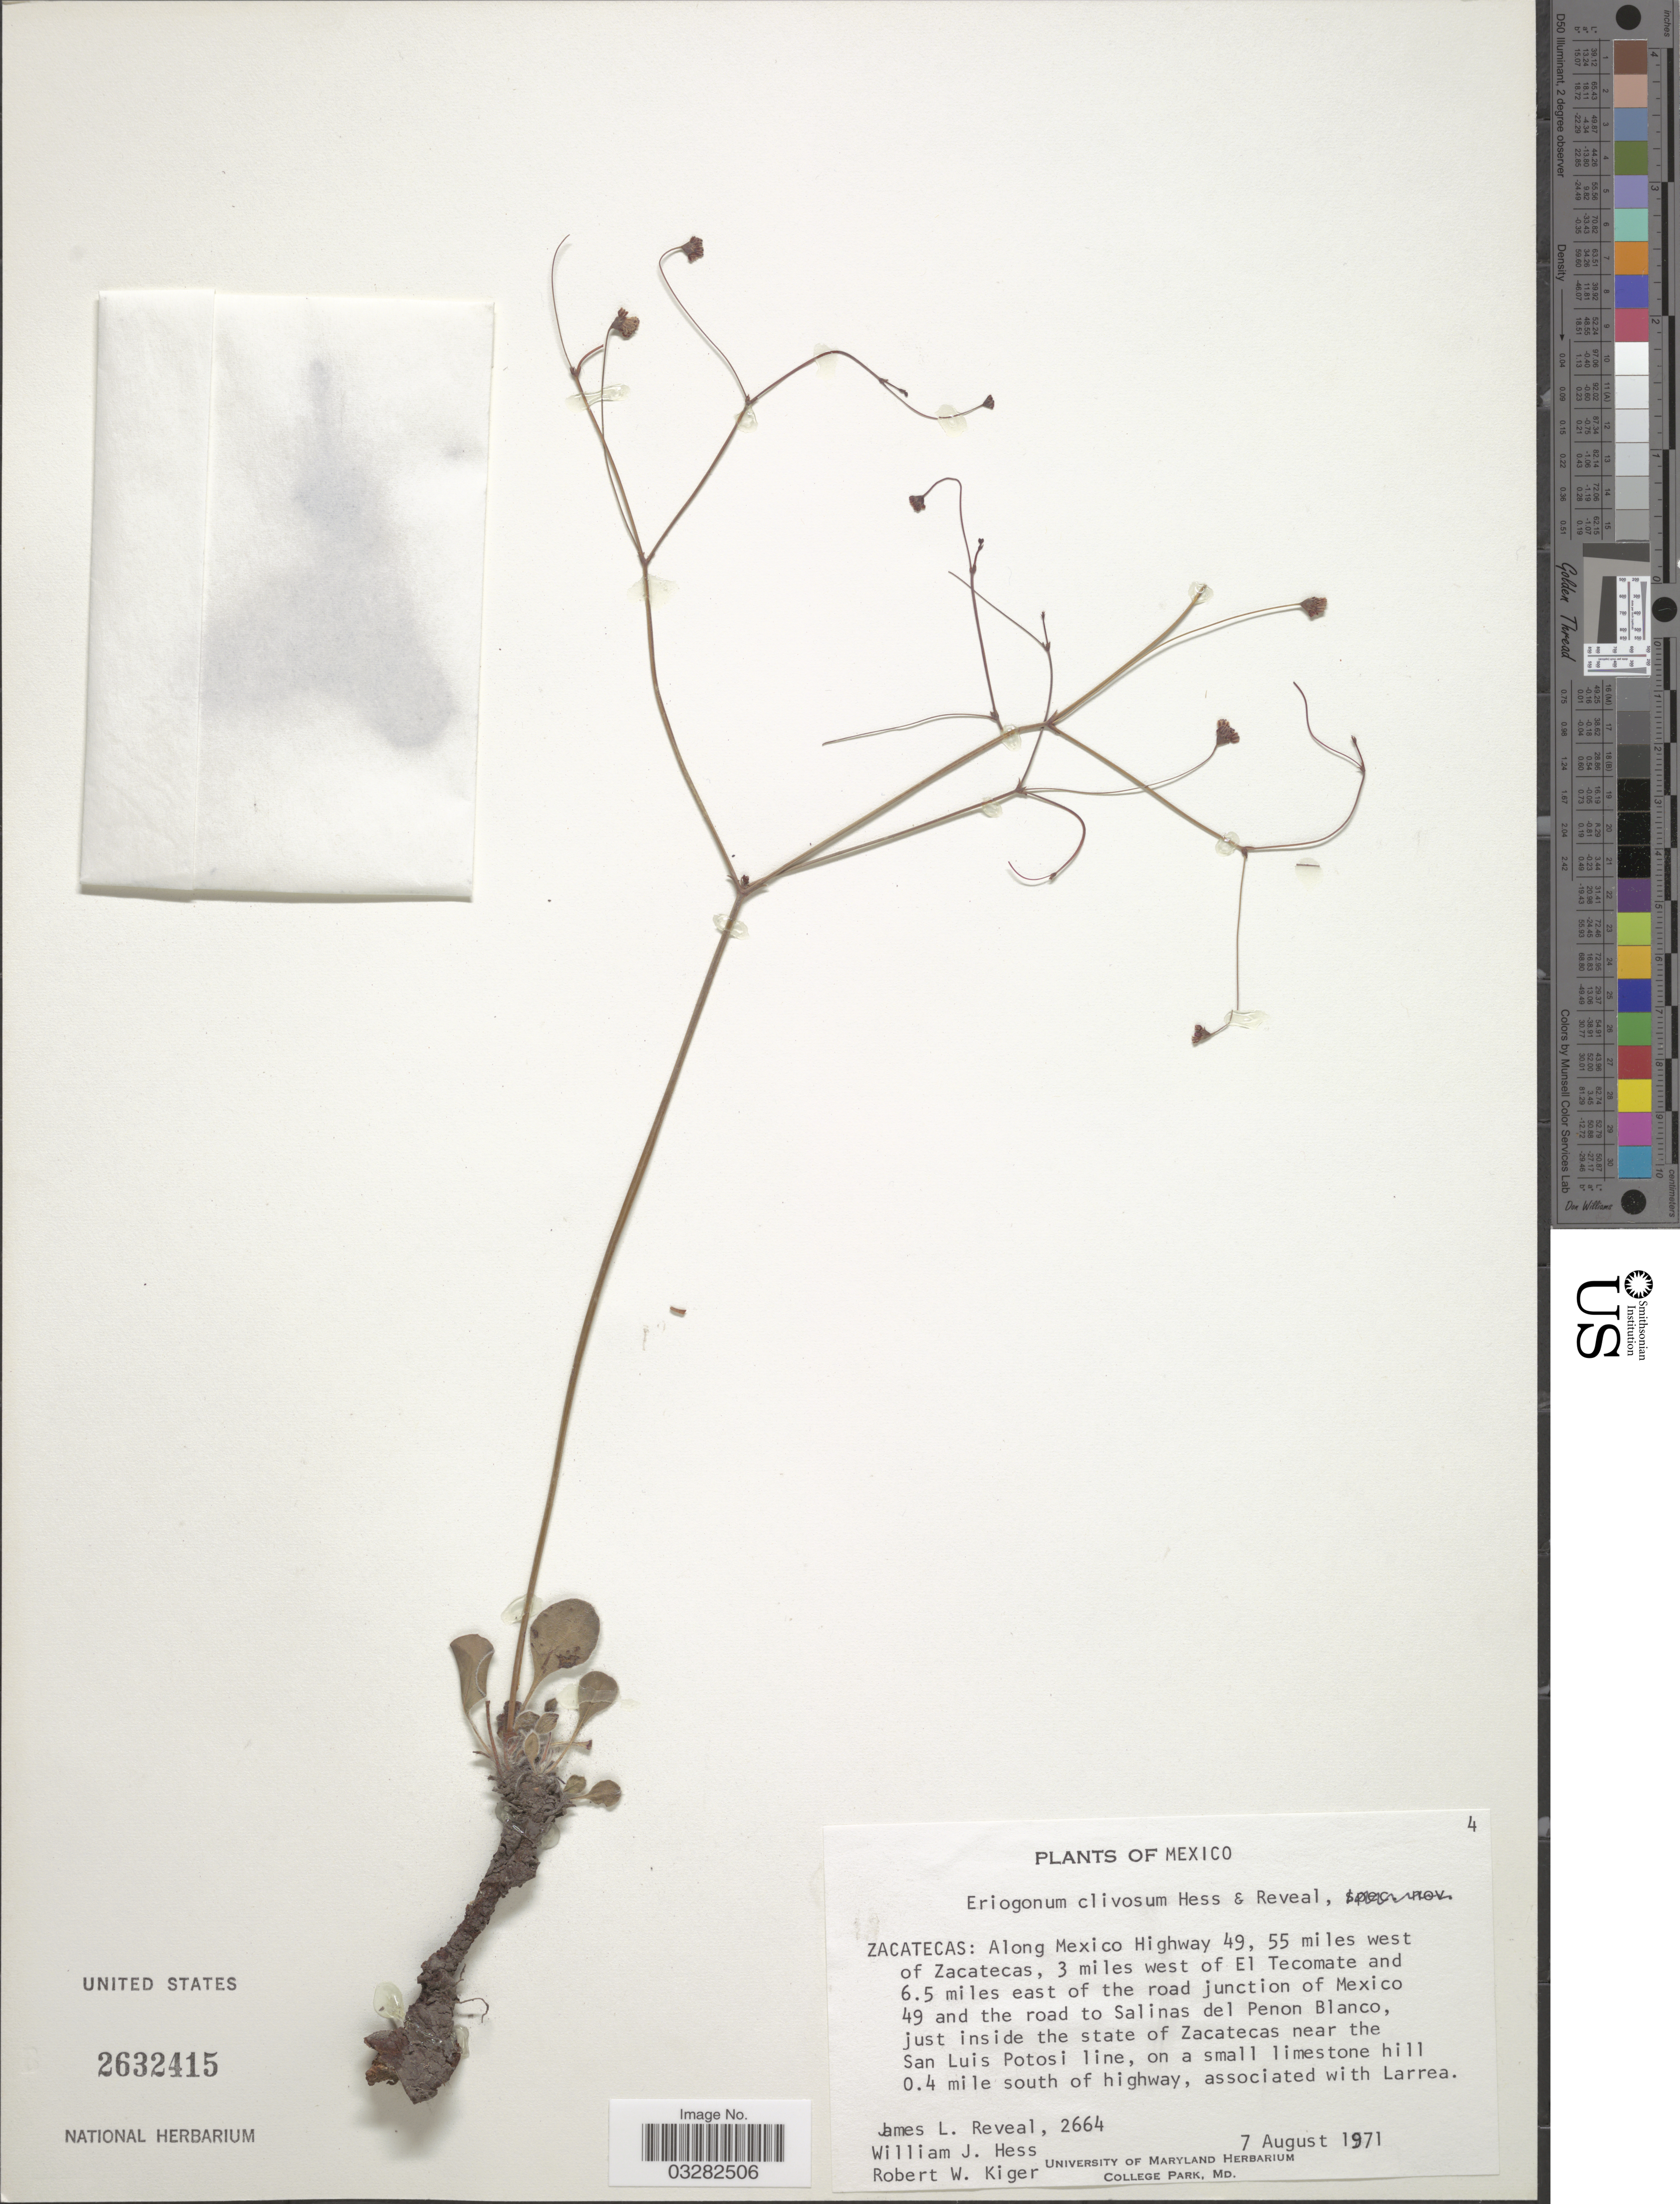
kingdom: Plantae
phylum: Tracheophyta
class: Magnoliopsida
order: Caryophyllales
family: Polygonaceae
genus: Eriogonum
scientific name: Eriogonum clivosum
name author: W.J. Hess & Reveal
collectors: J. L. Reveal, W. Hess & R. Kiger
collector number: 2664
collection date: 1971-08-07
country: Mexico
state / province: Zacatecas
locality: Along Mexico Highway 49, 55 miles west of Zacatecas, 3 miles west of El Tecomate and 6.5 miles east of the road junction of Mexico 49 and the road to Salinas del Penon Blanco, just inside the state of Zacatecas near the San Luis Potosi line, on a small limestone hill 0.4 mile south of highway.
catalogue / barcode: US 2632415